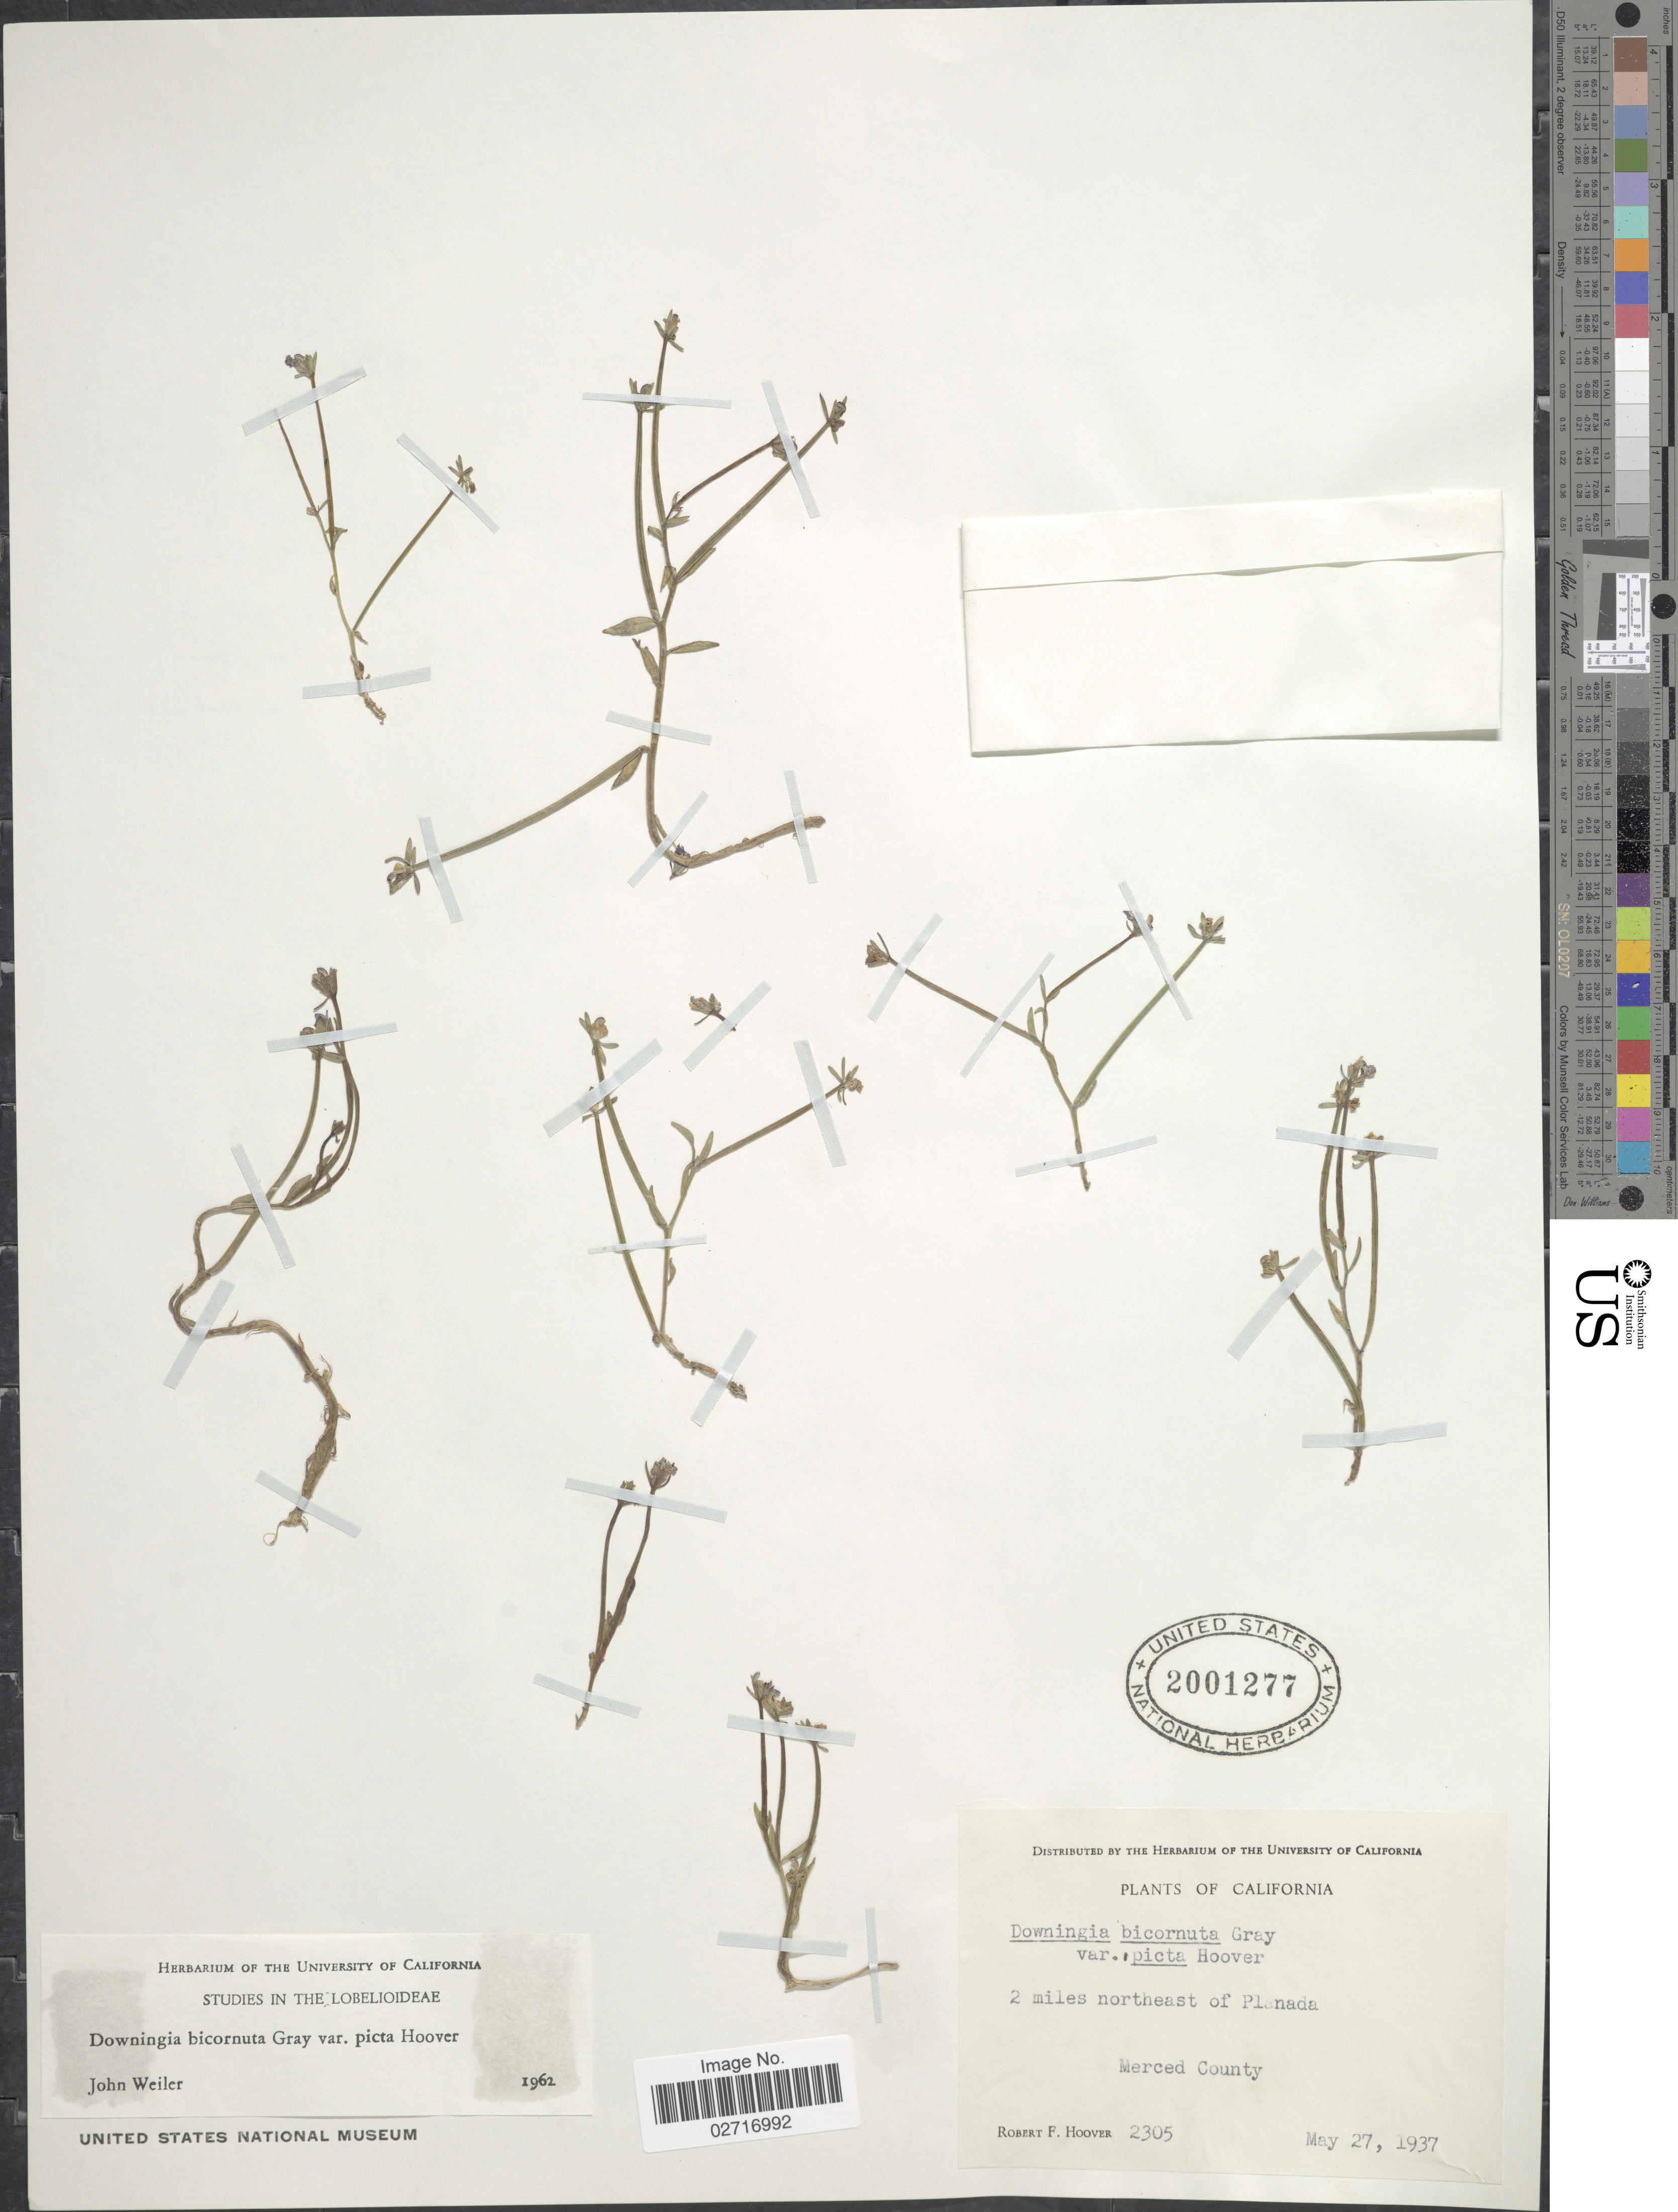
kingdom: Plantae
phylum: Tracheophyta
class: Magnoliopsida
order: Asterales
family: Campanulaceae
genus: Downingia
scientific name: Downingia bicornuta var. picta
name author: Hoover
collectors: R. F. Hoover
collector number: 2305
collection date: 1937-05-27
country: United States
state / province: California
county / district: Merced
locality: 2 miles northeast of Planada. Merced County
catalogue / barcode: US 2001277